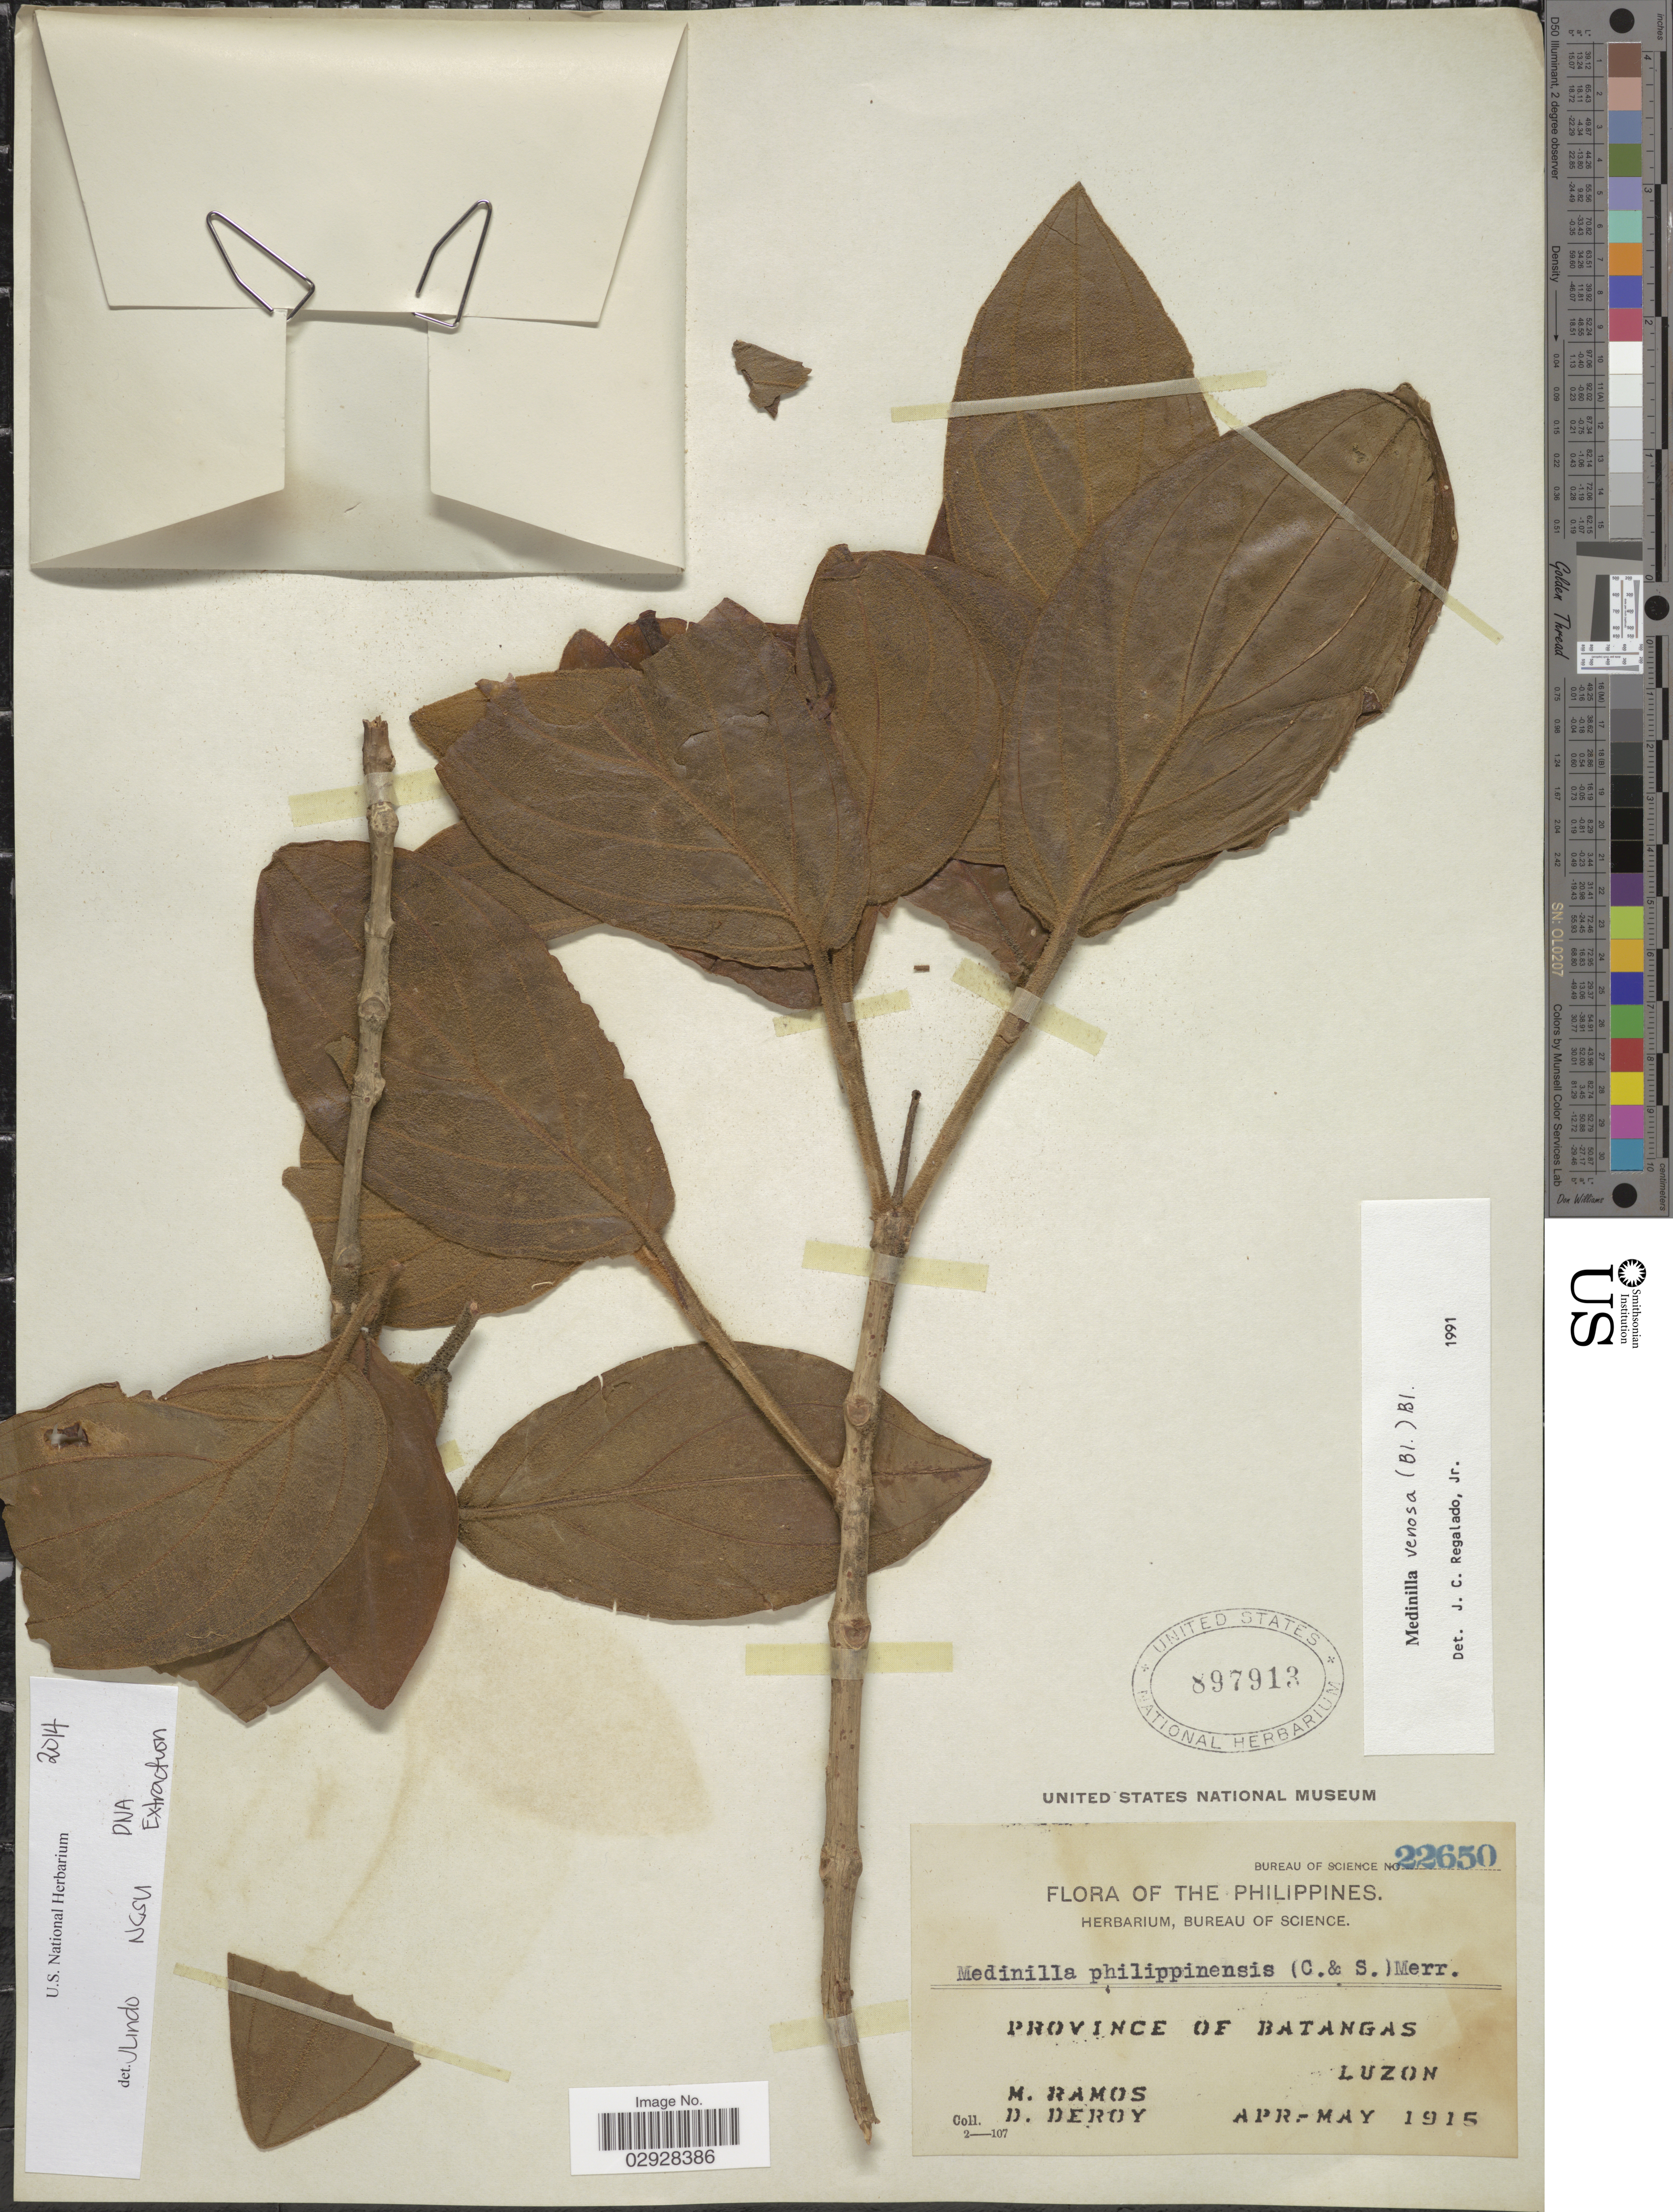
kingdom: Plantae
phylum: Tracheophyta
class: Magnoliopsida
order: Myrtales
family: Melastomataceae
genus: Medinilla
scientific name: Medinilla venosa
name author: (Blume) Blume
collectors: M. Ramos & D. Deroy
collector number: Bureau of Science 22650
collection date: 1915-04/1915-05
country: Philippines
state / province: Calabarzon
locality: Province of Batangas, Luzon.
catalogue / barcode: US 897913